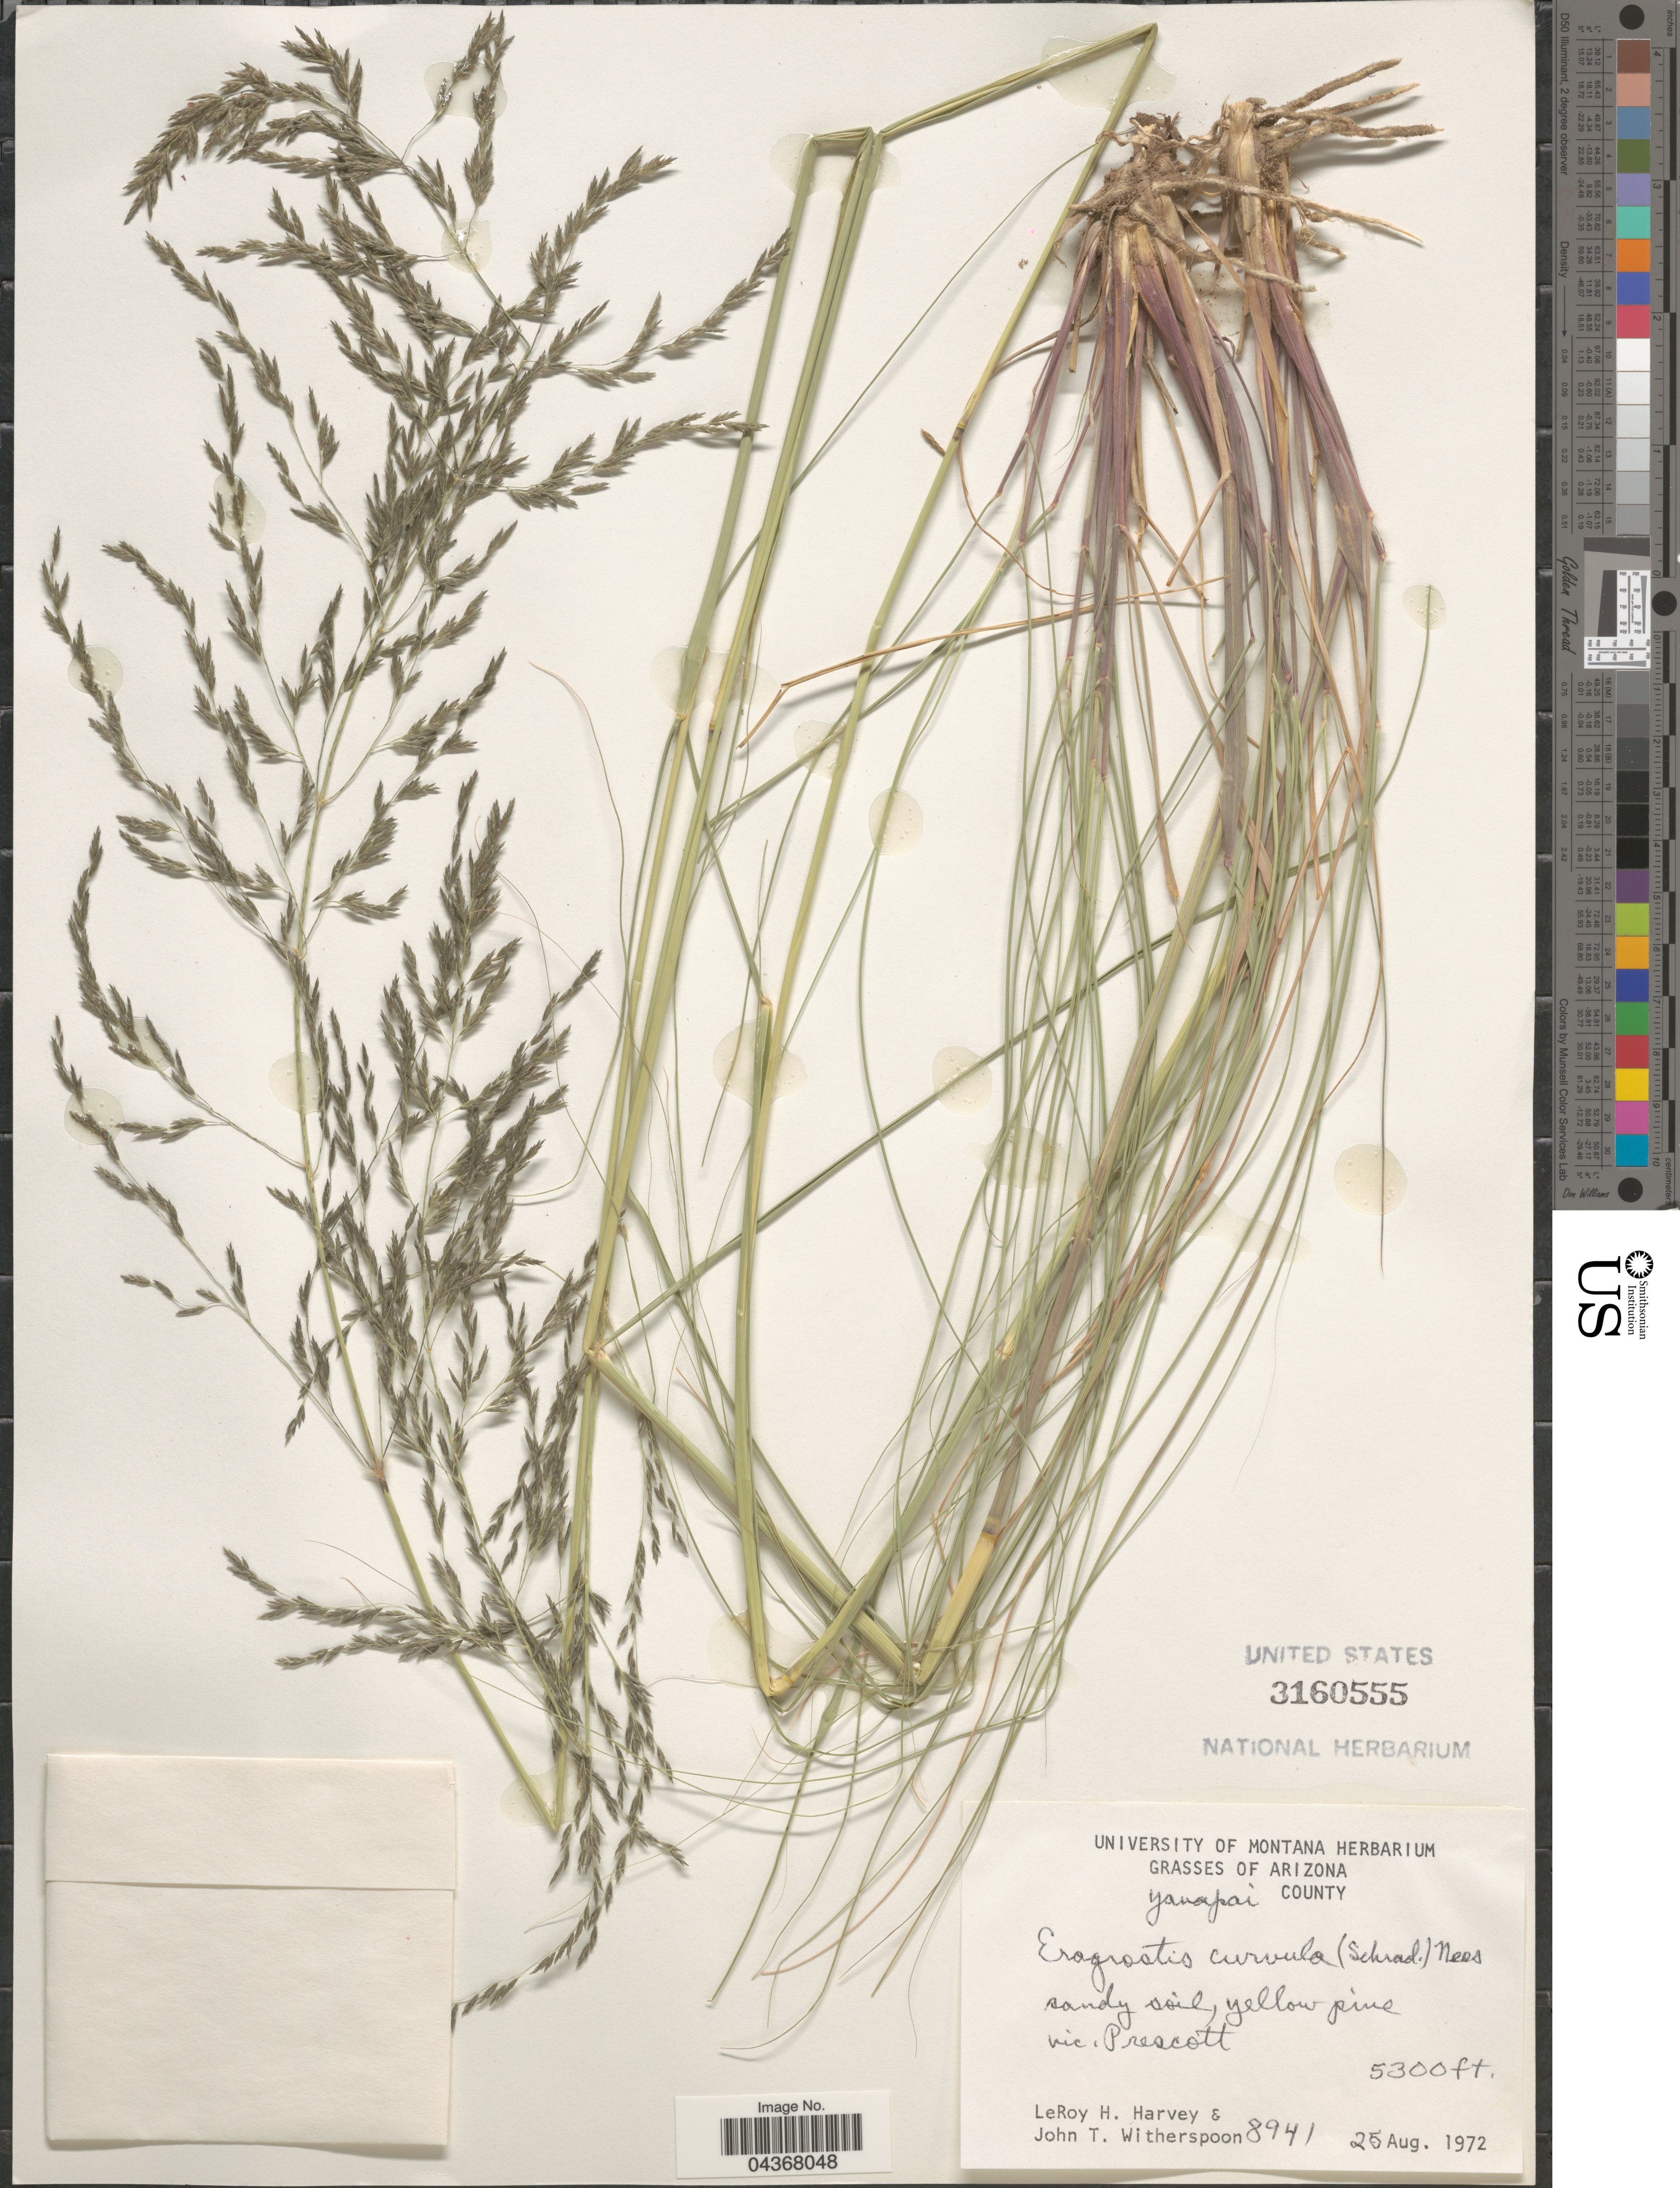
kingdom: Plantae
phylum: Tracheophyta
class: Liliopsida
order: Poales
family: Poaceae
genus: Eragrostis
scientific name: Eragrostis curvula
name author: (Schrad.) Nees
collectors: L. H. Harvey & J. Witherspoon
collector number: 8941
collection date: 1972-08-25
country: United States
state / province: Arizona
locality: Yavapai County. Sandy soil, yellow pine vic. Prescott.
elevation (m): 1615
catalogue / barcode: US 3160555